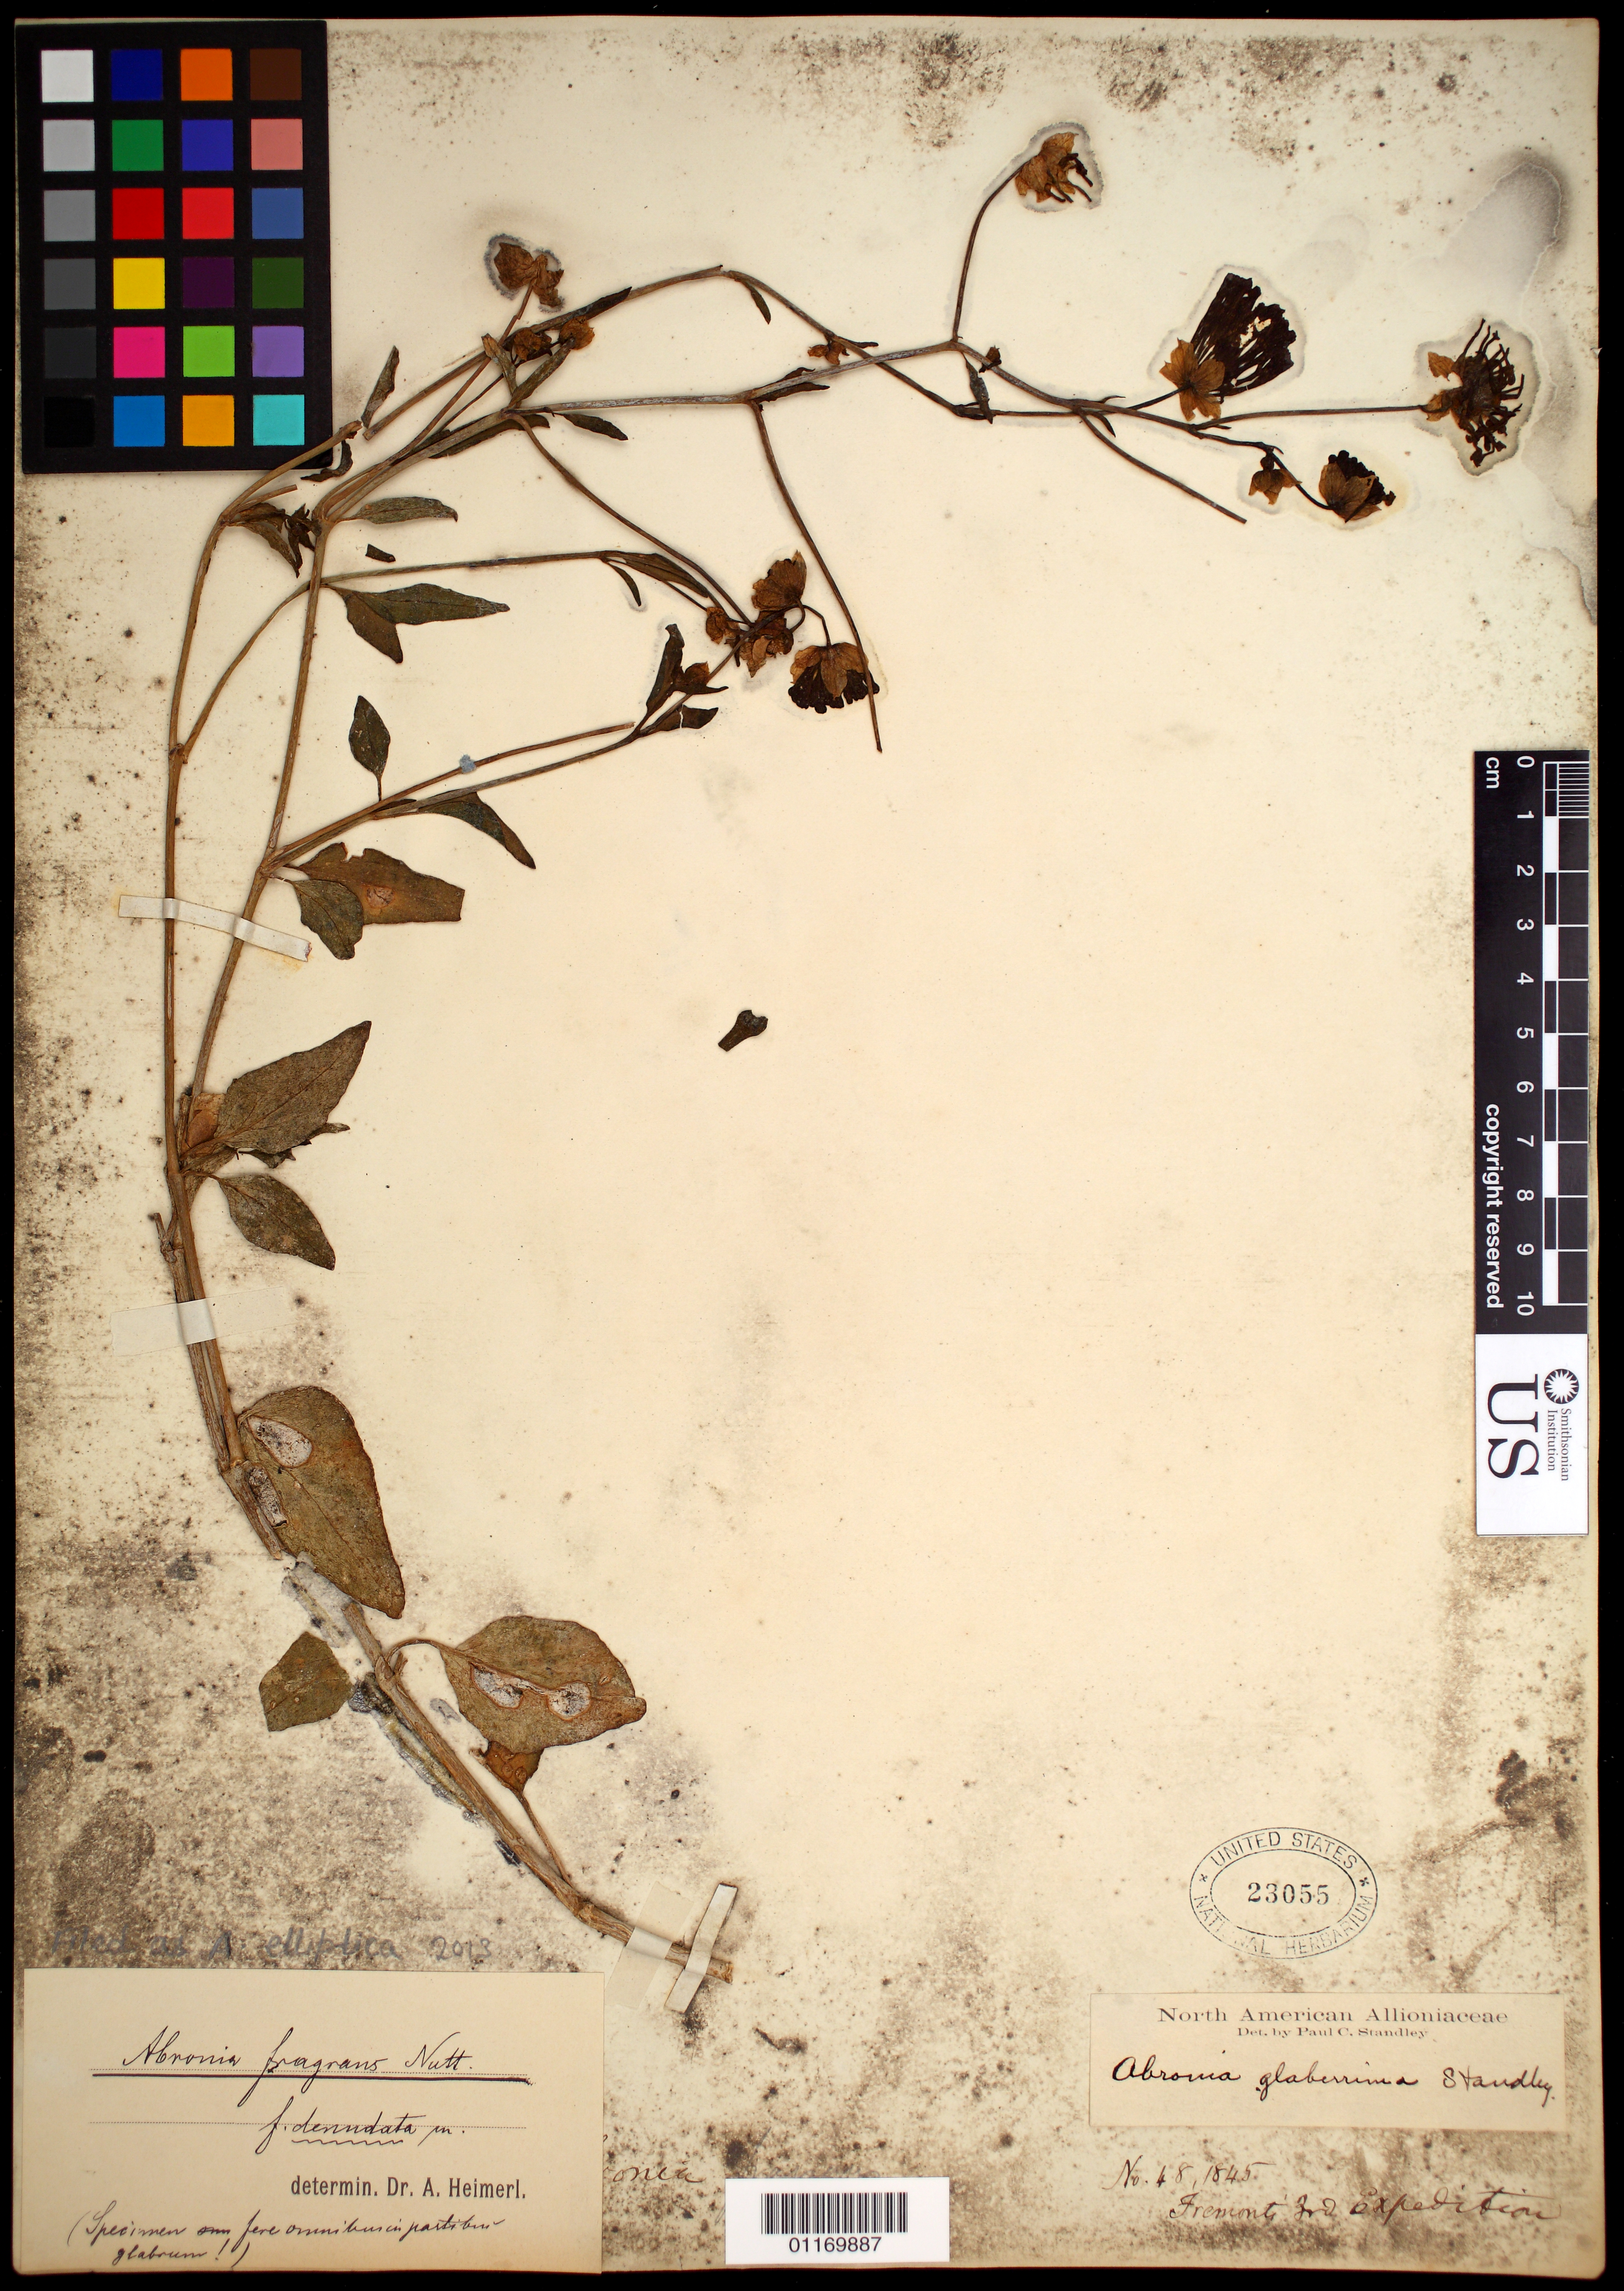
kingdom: Plantae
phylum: Tracheophyta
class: Magnoliopsida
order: Caryophyllales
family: Nyctaginaceae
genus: Abronia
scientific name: Abronia elliptica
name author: A. Nelson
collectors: J. C. Frémont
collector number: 18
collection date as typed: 1845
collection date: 1845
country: United States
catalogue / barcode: US 23055